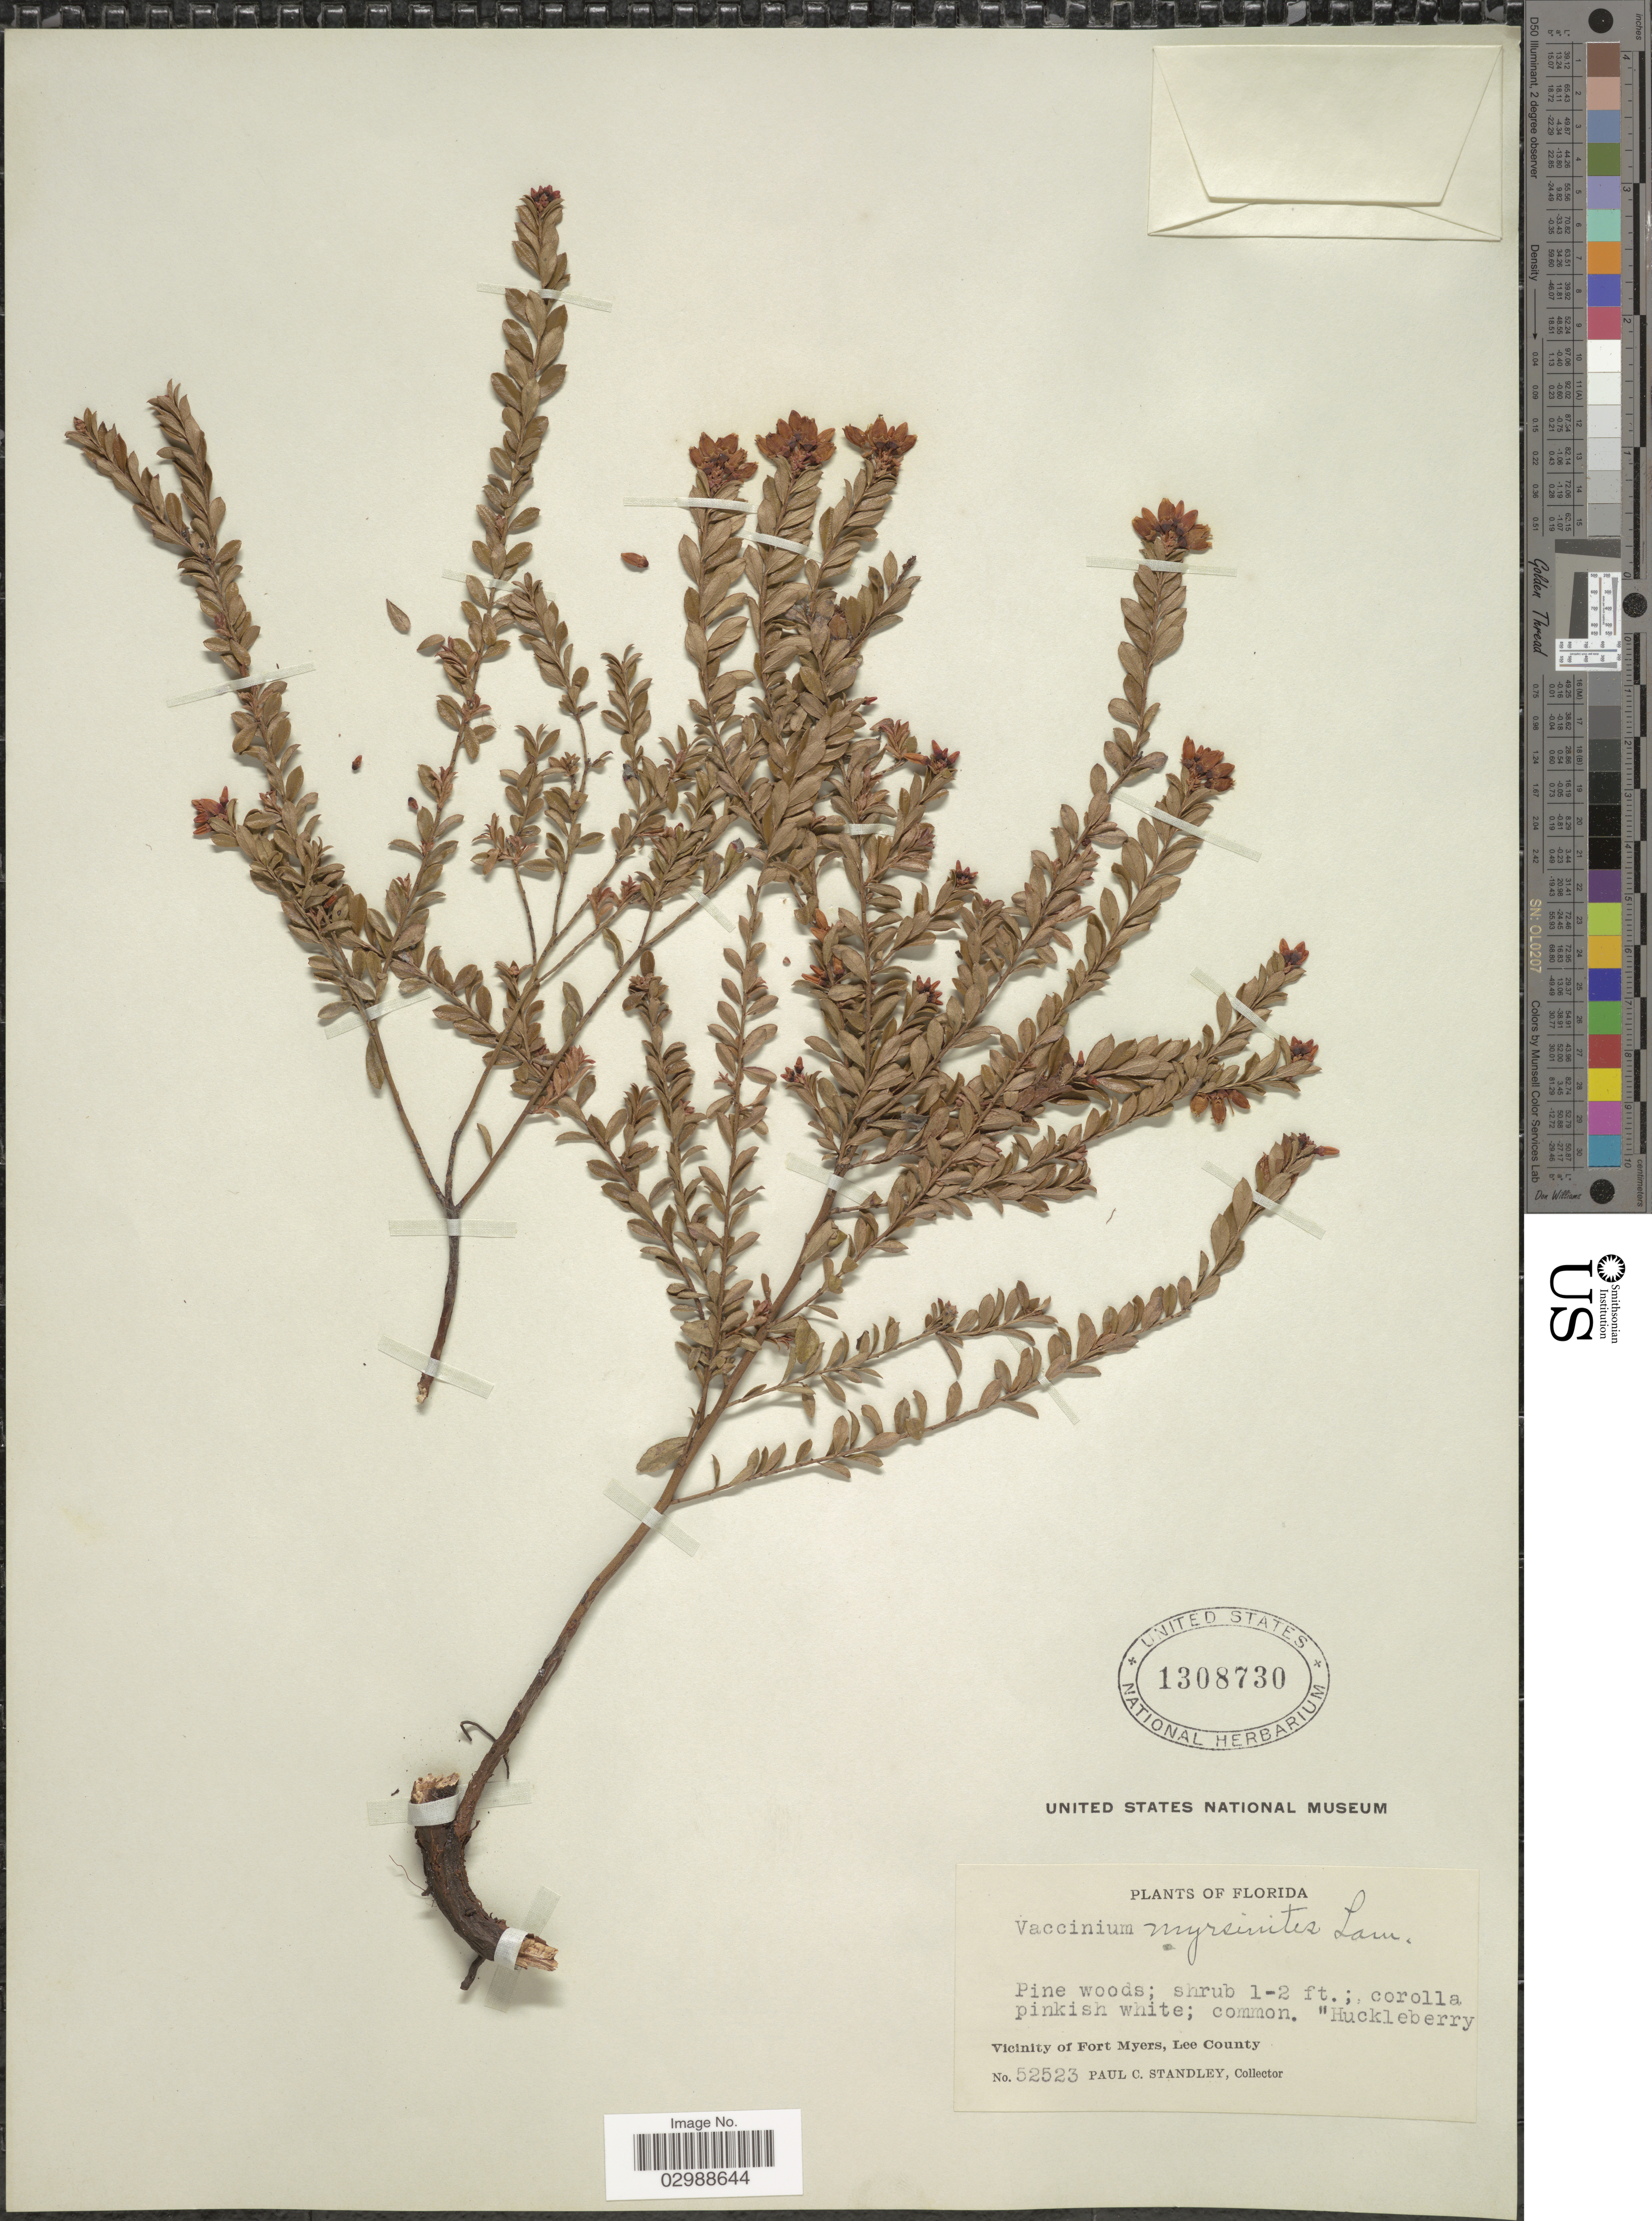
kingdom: Plantae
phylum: Tracheophyta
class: Magnoliopsida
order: Ericales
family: Ericaceae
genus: Vaccinium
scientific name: Vaccinium myrsinites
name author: Lam.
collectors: P. C. Standley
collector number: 52523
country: United States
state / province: Florida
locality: Vicinity of Fort Myers, Lee County.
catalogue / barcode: US 1308730